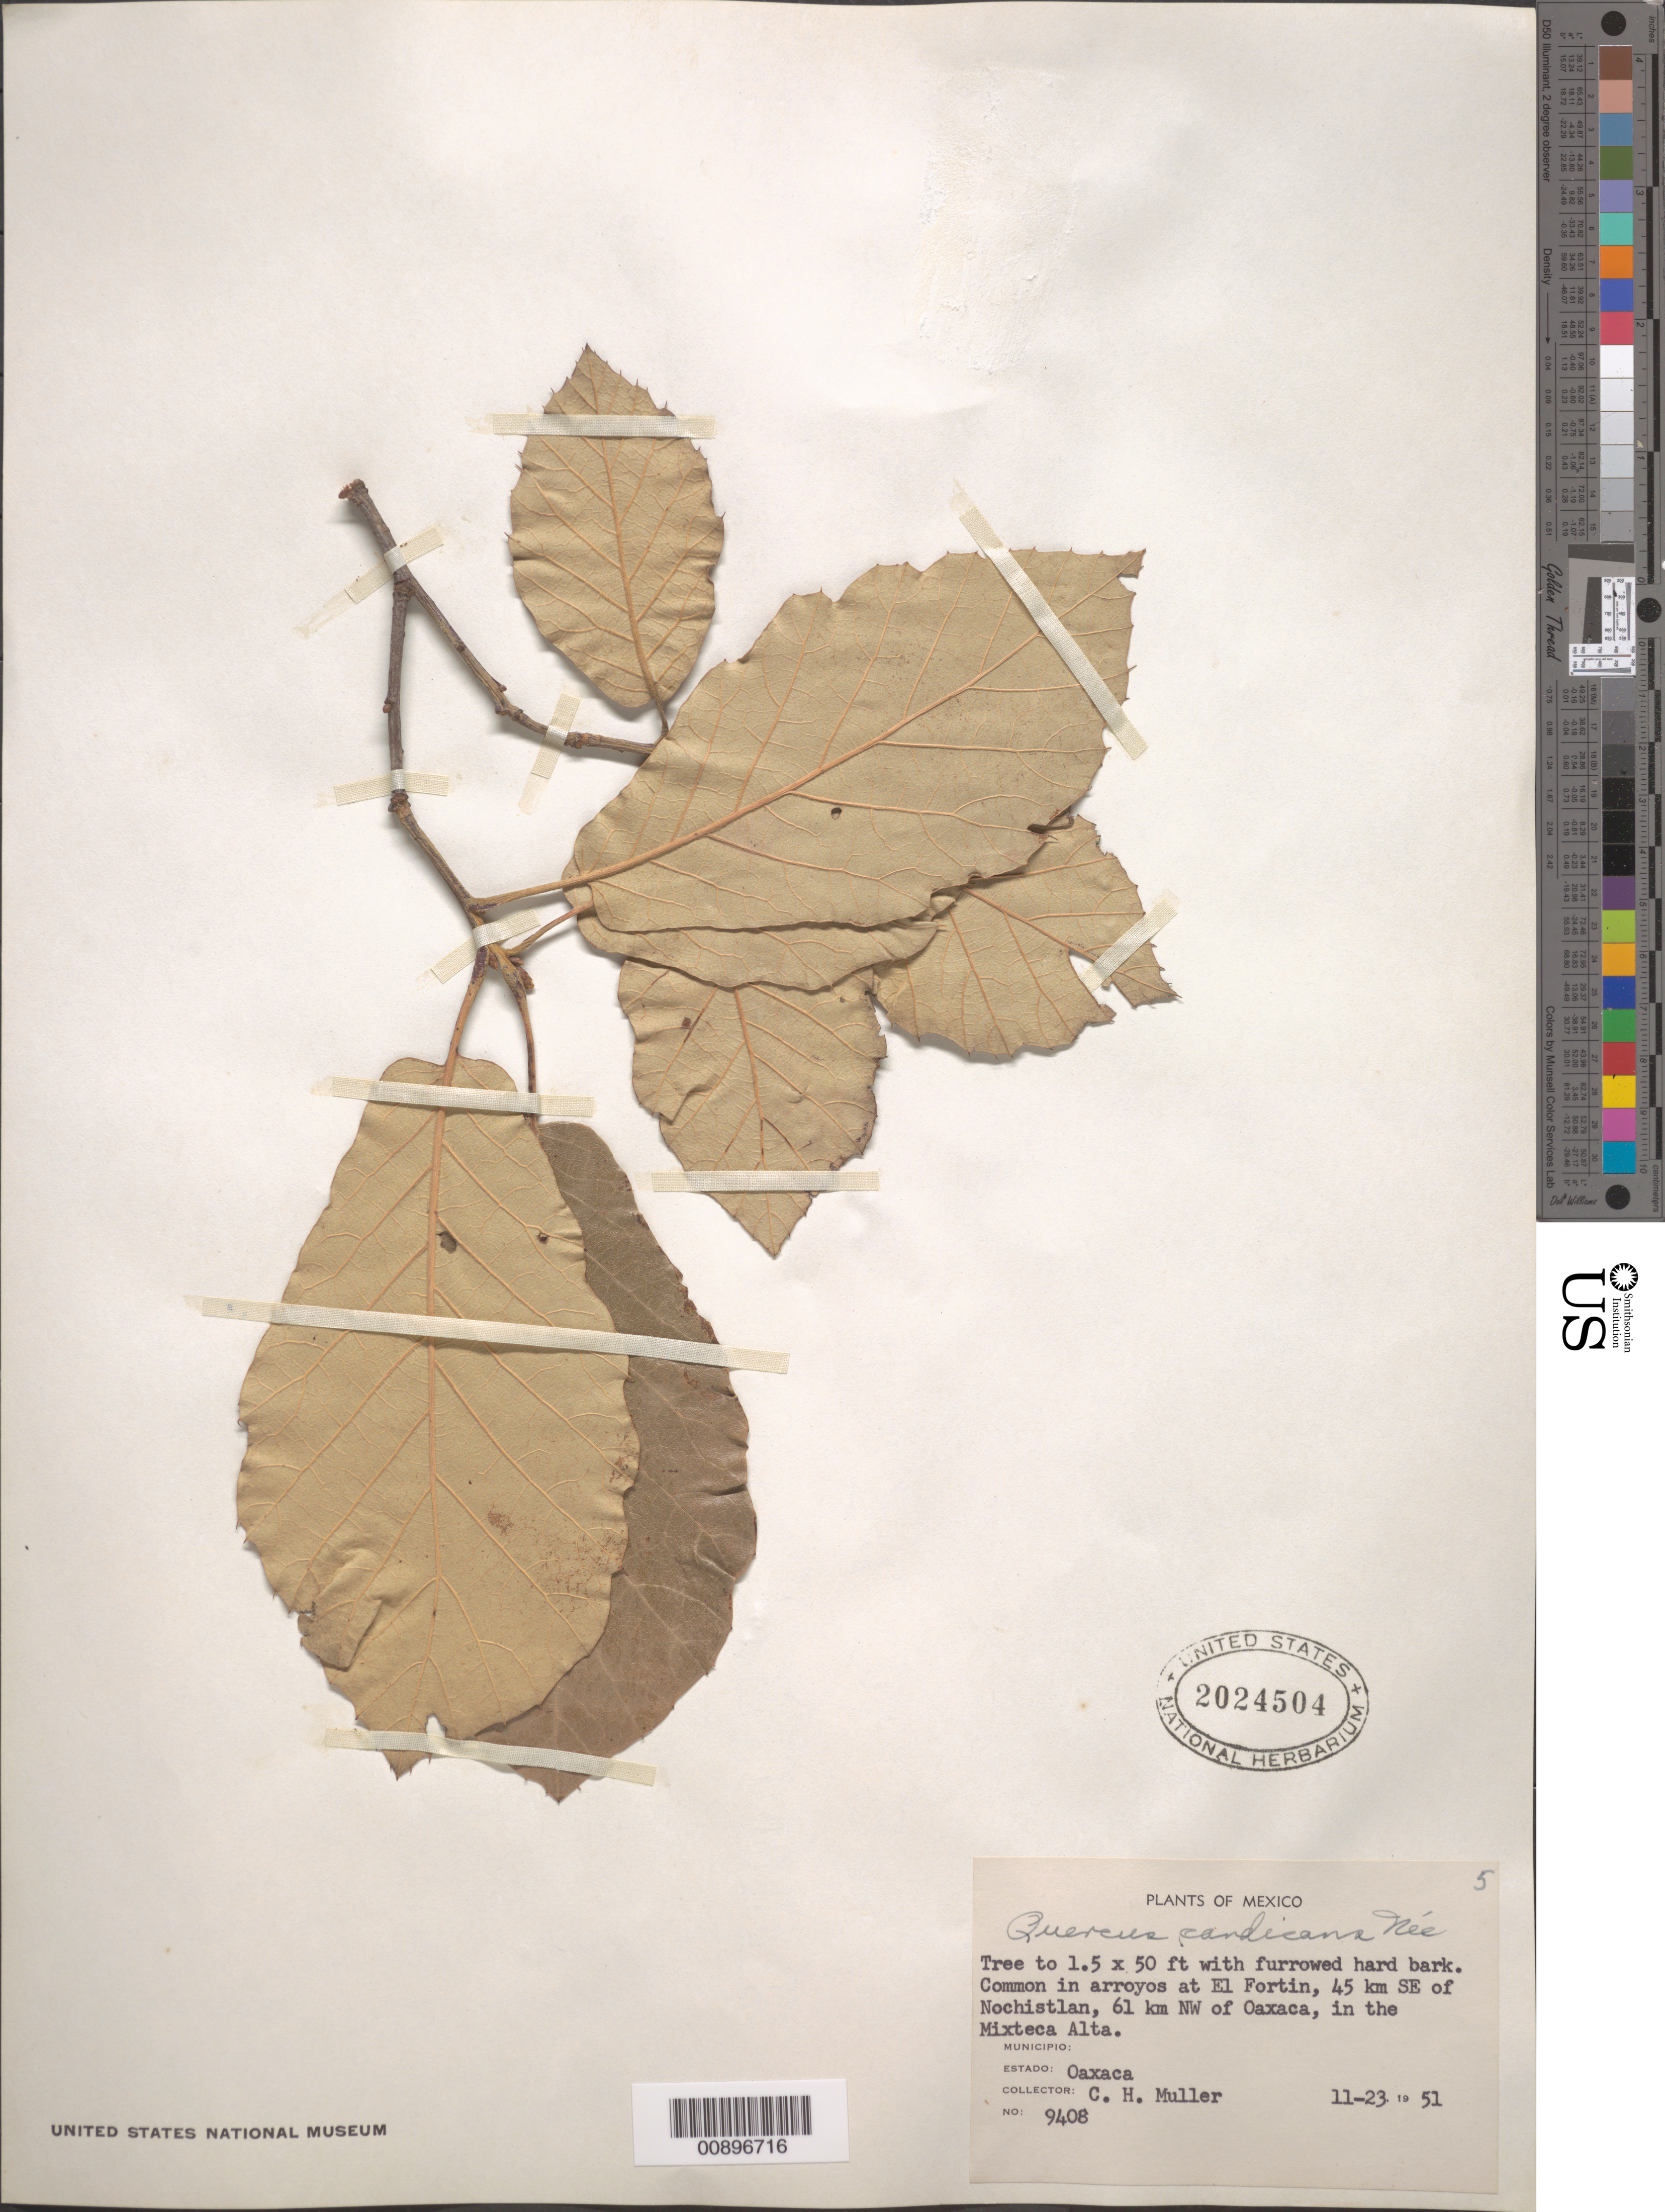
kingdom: Plantae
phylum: Tracheophyta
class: Magnoliopsida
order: Fagales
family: Fagaceae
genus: Quercus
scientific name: Quercus candicans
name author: Née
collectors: C. H. Muller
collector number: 9408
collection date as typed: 23 Nov 1951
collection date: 1951-11-23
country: Mexico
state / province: Oaxaca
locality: El Fortin, 45 km SE of Nochistlan, 61 km NW of Oaxaca, in the Mixteca Alta.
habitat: Common in arroyos.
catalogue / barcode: US 2024504